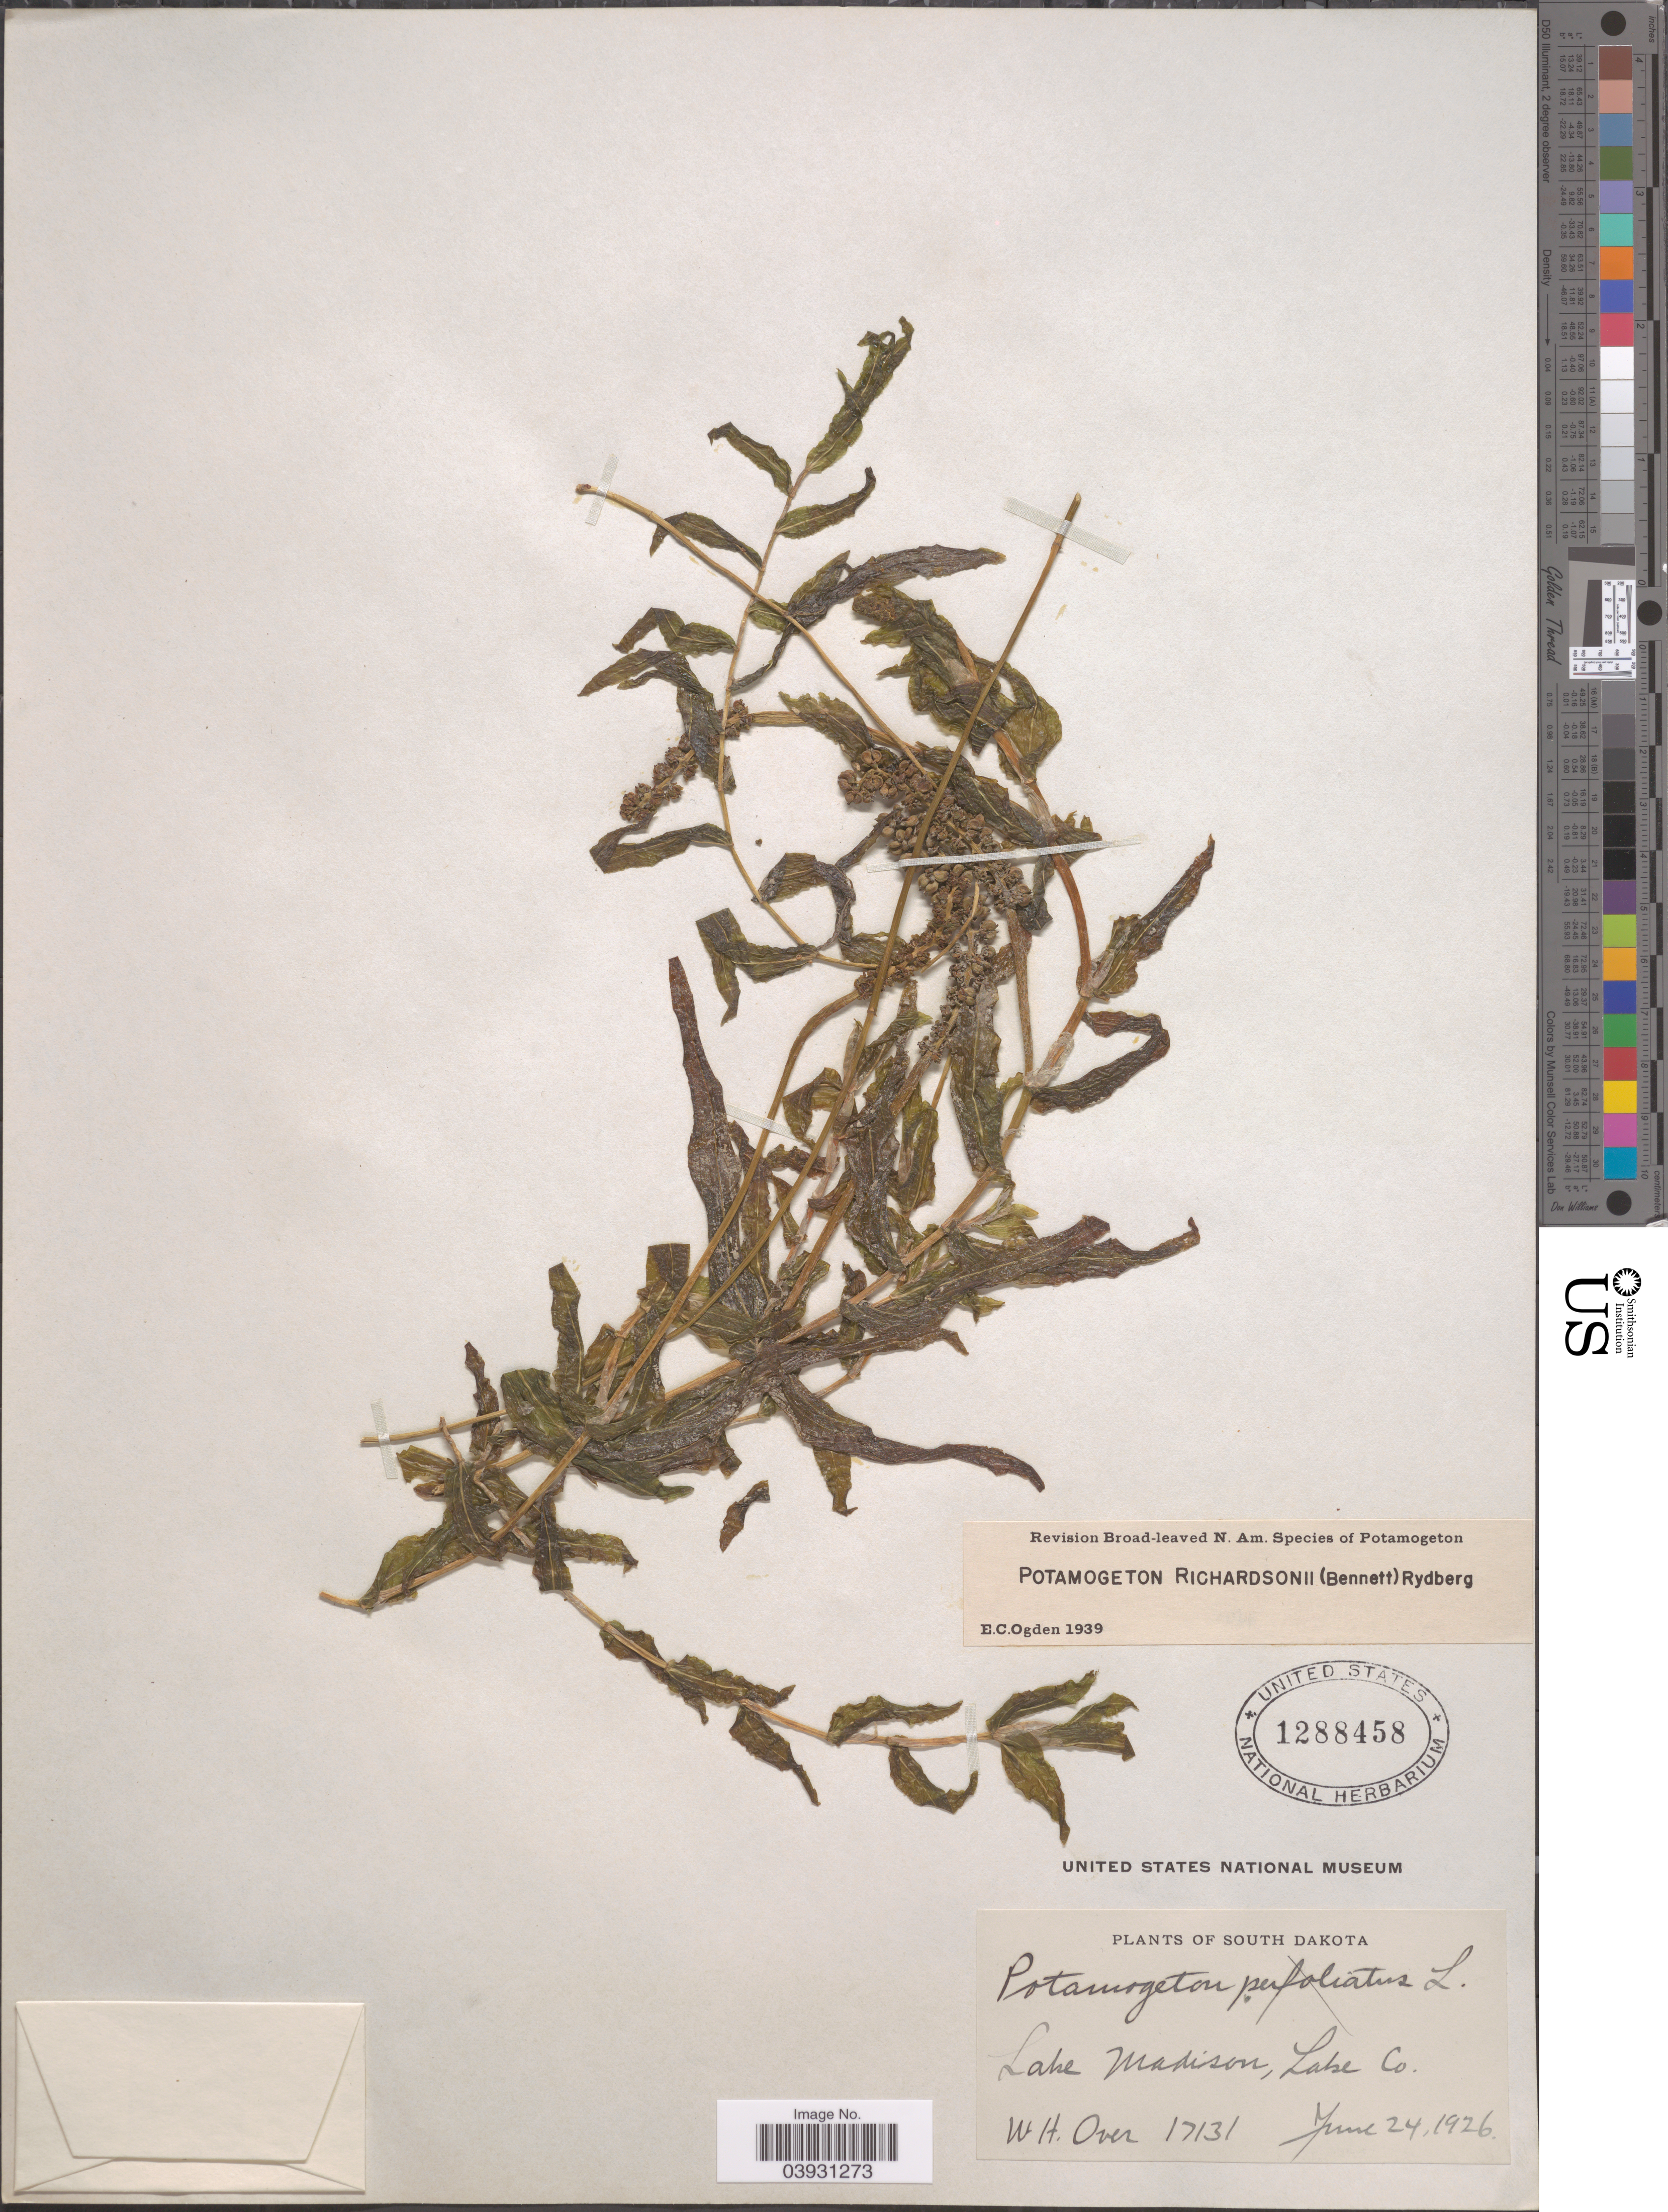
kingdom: Plantae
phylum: Tracheophyta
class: Liliopsida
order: Alismatales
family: Potamogetonaceae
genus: Potamogeton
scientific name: Potamogeton richardsonii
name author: (A.W. Benn.) Rydb.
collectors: W. Over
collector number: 17131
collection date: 1926-06-24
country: United States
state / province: South Dakota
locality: Lake Madison, Lake Co.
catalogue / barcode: US 1288458